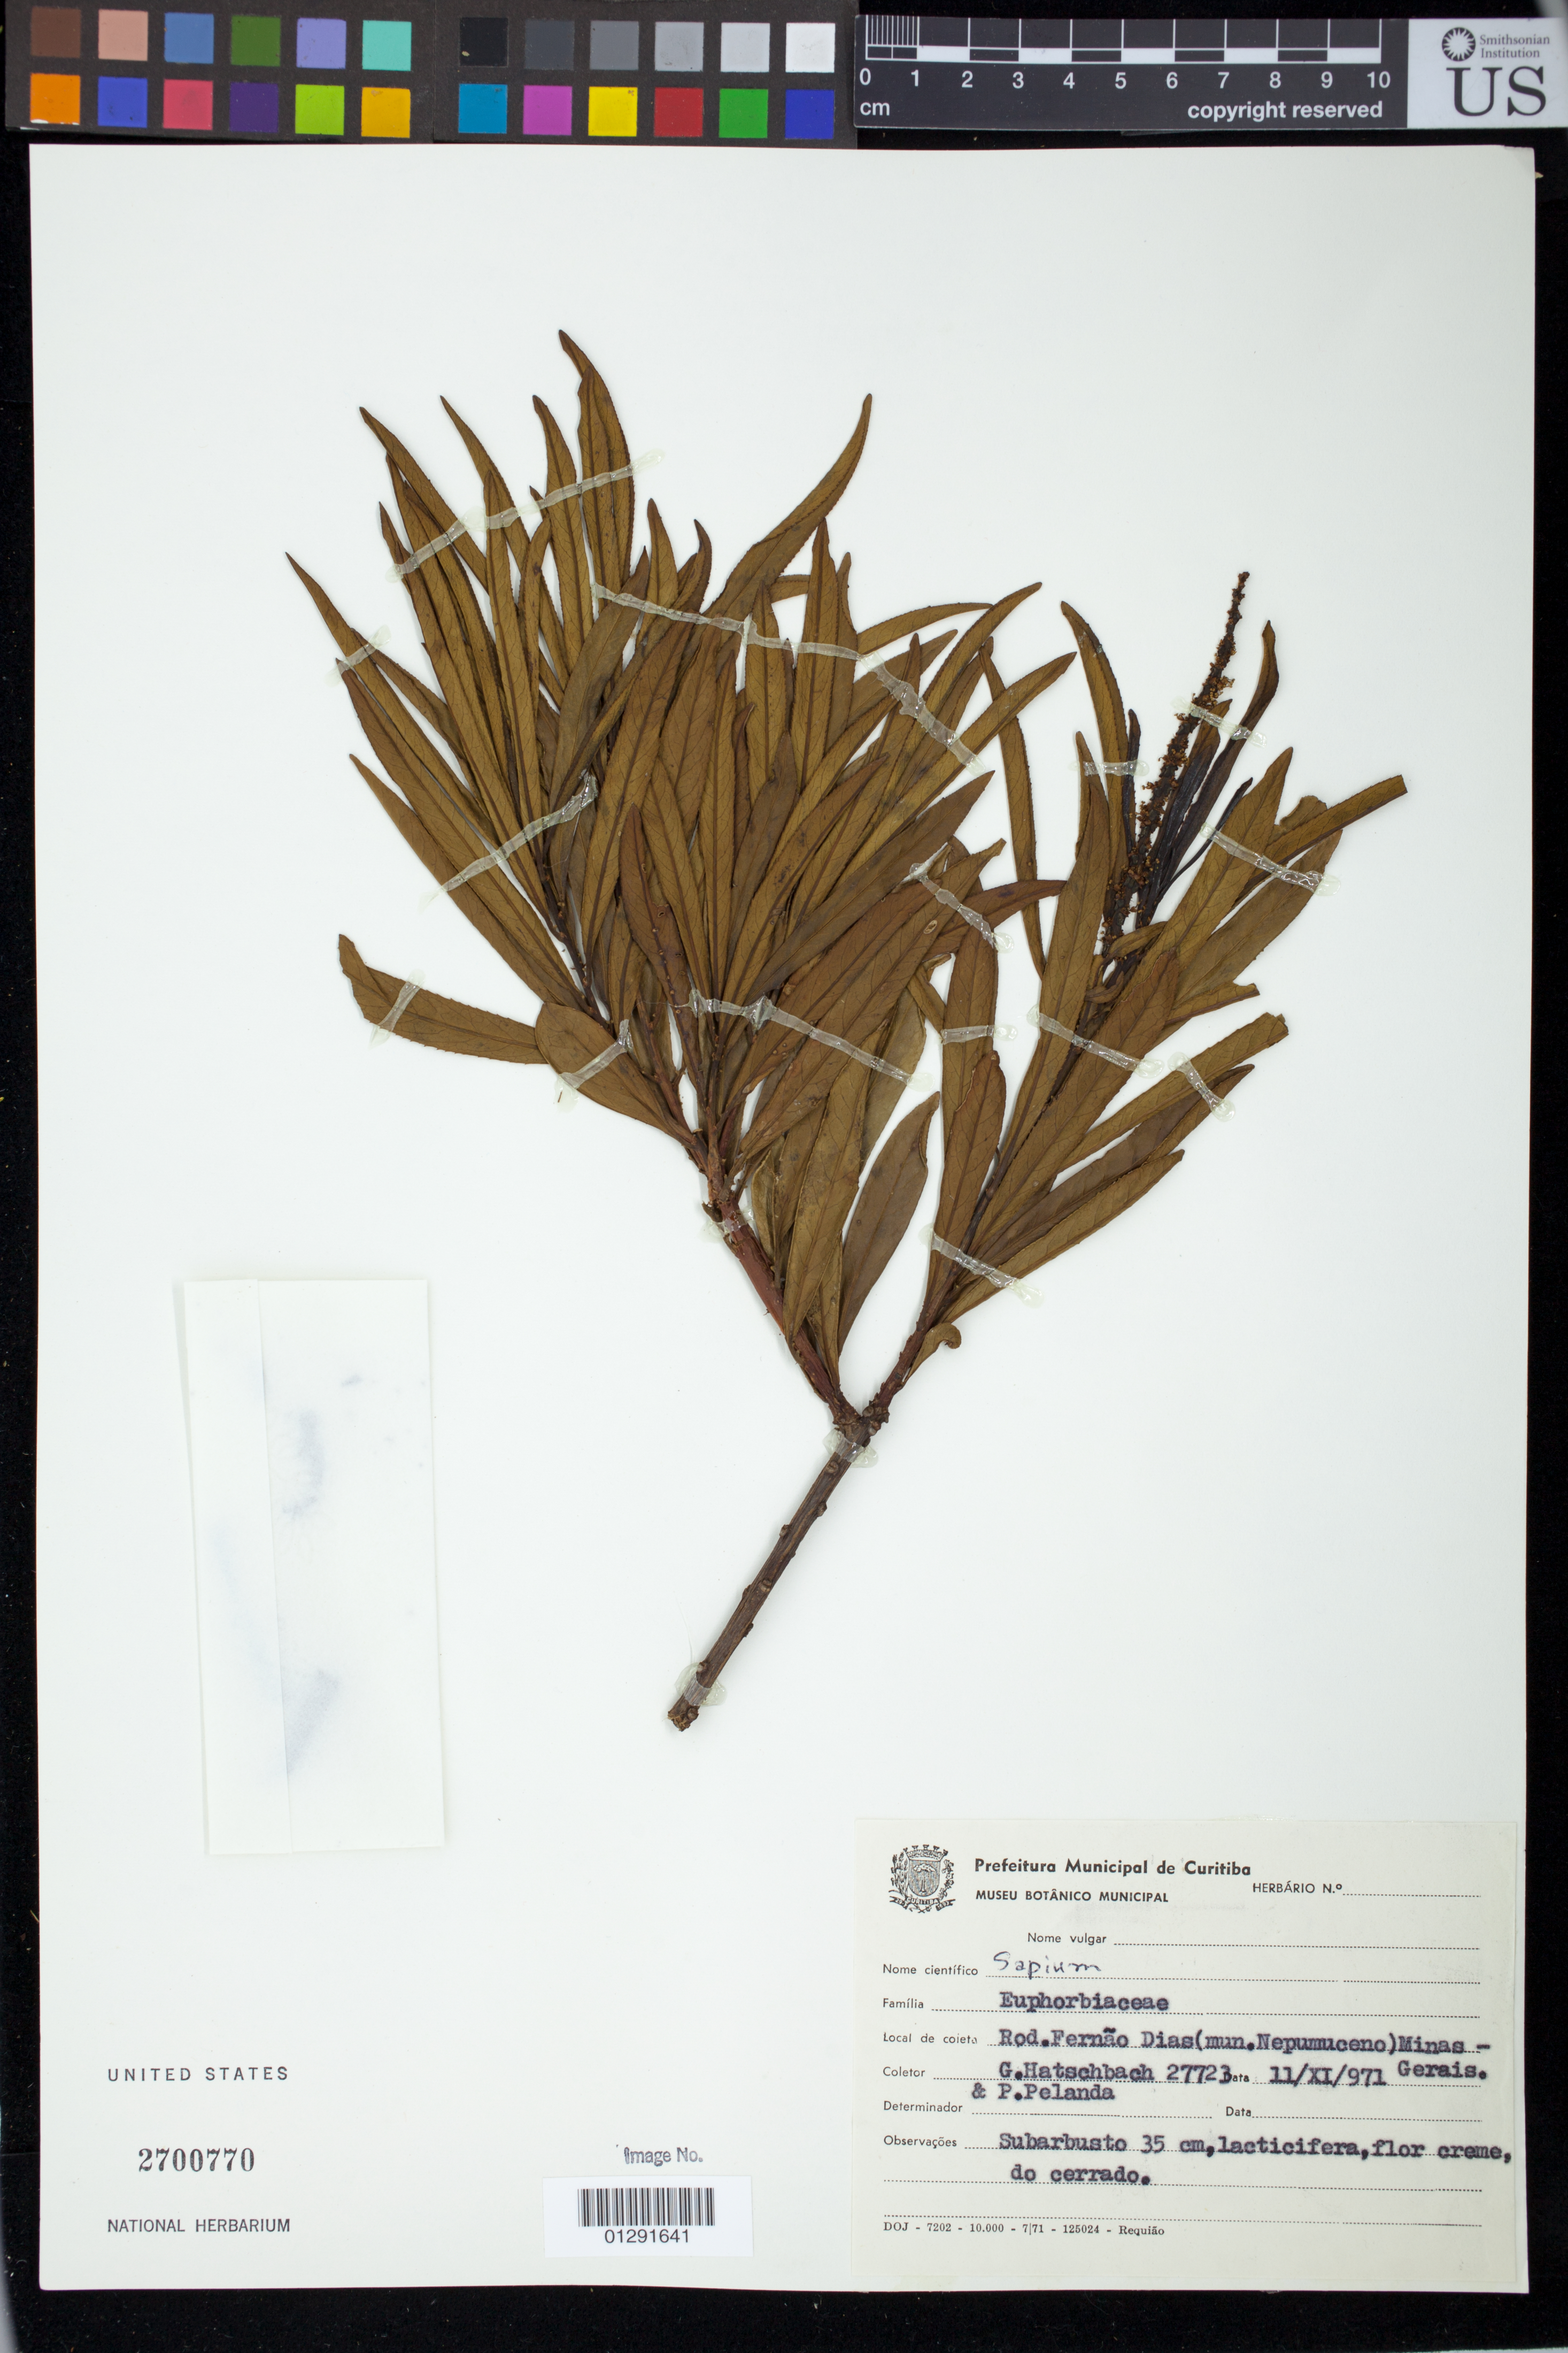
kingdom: Plantae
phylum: Tracheophyta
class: Magnoliopsida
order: Malpighiales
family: Euphorbiaceae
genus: Sapium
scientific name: Sapium sp.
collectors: G. Hatschbach & P. Pelanda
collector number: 27723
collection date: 1971-11-11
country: Brazil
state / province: Minas Gerais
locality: Rod. Fernao Dias( mun. Nepomuceno)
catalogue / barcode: US 2700770